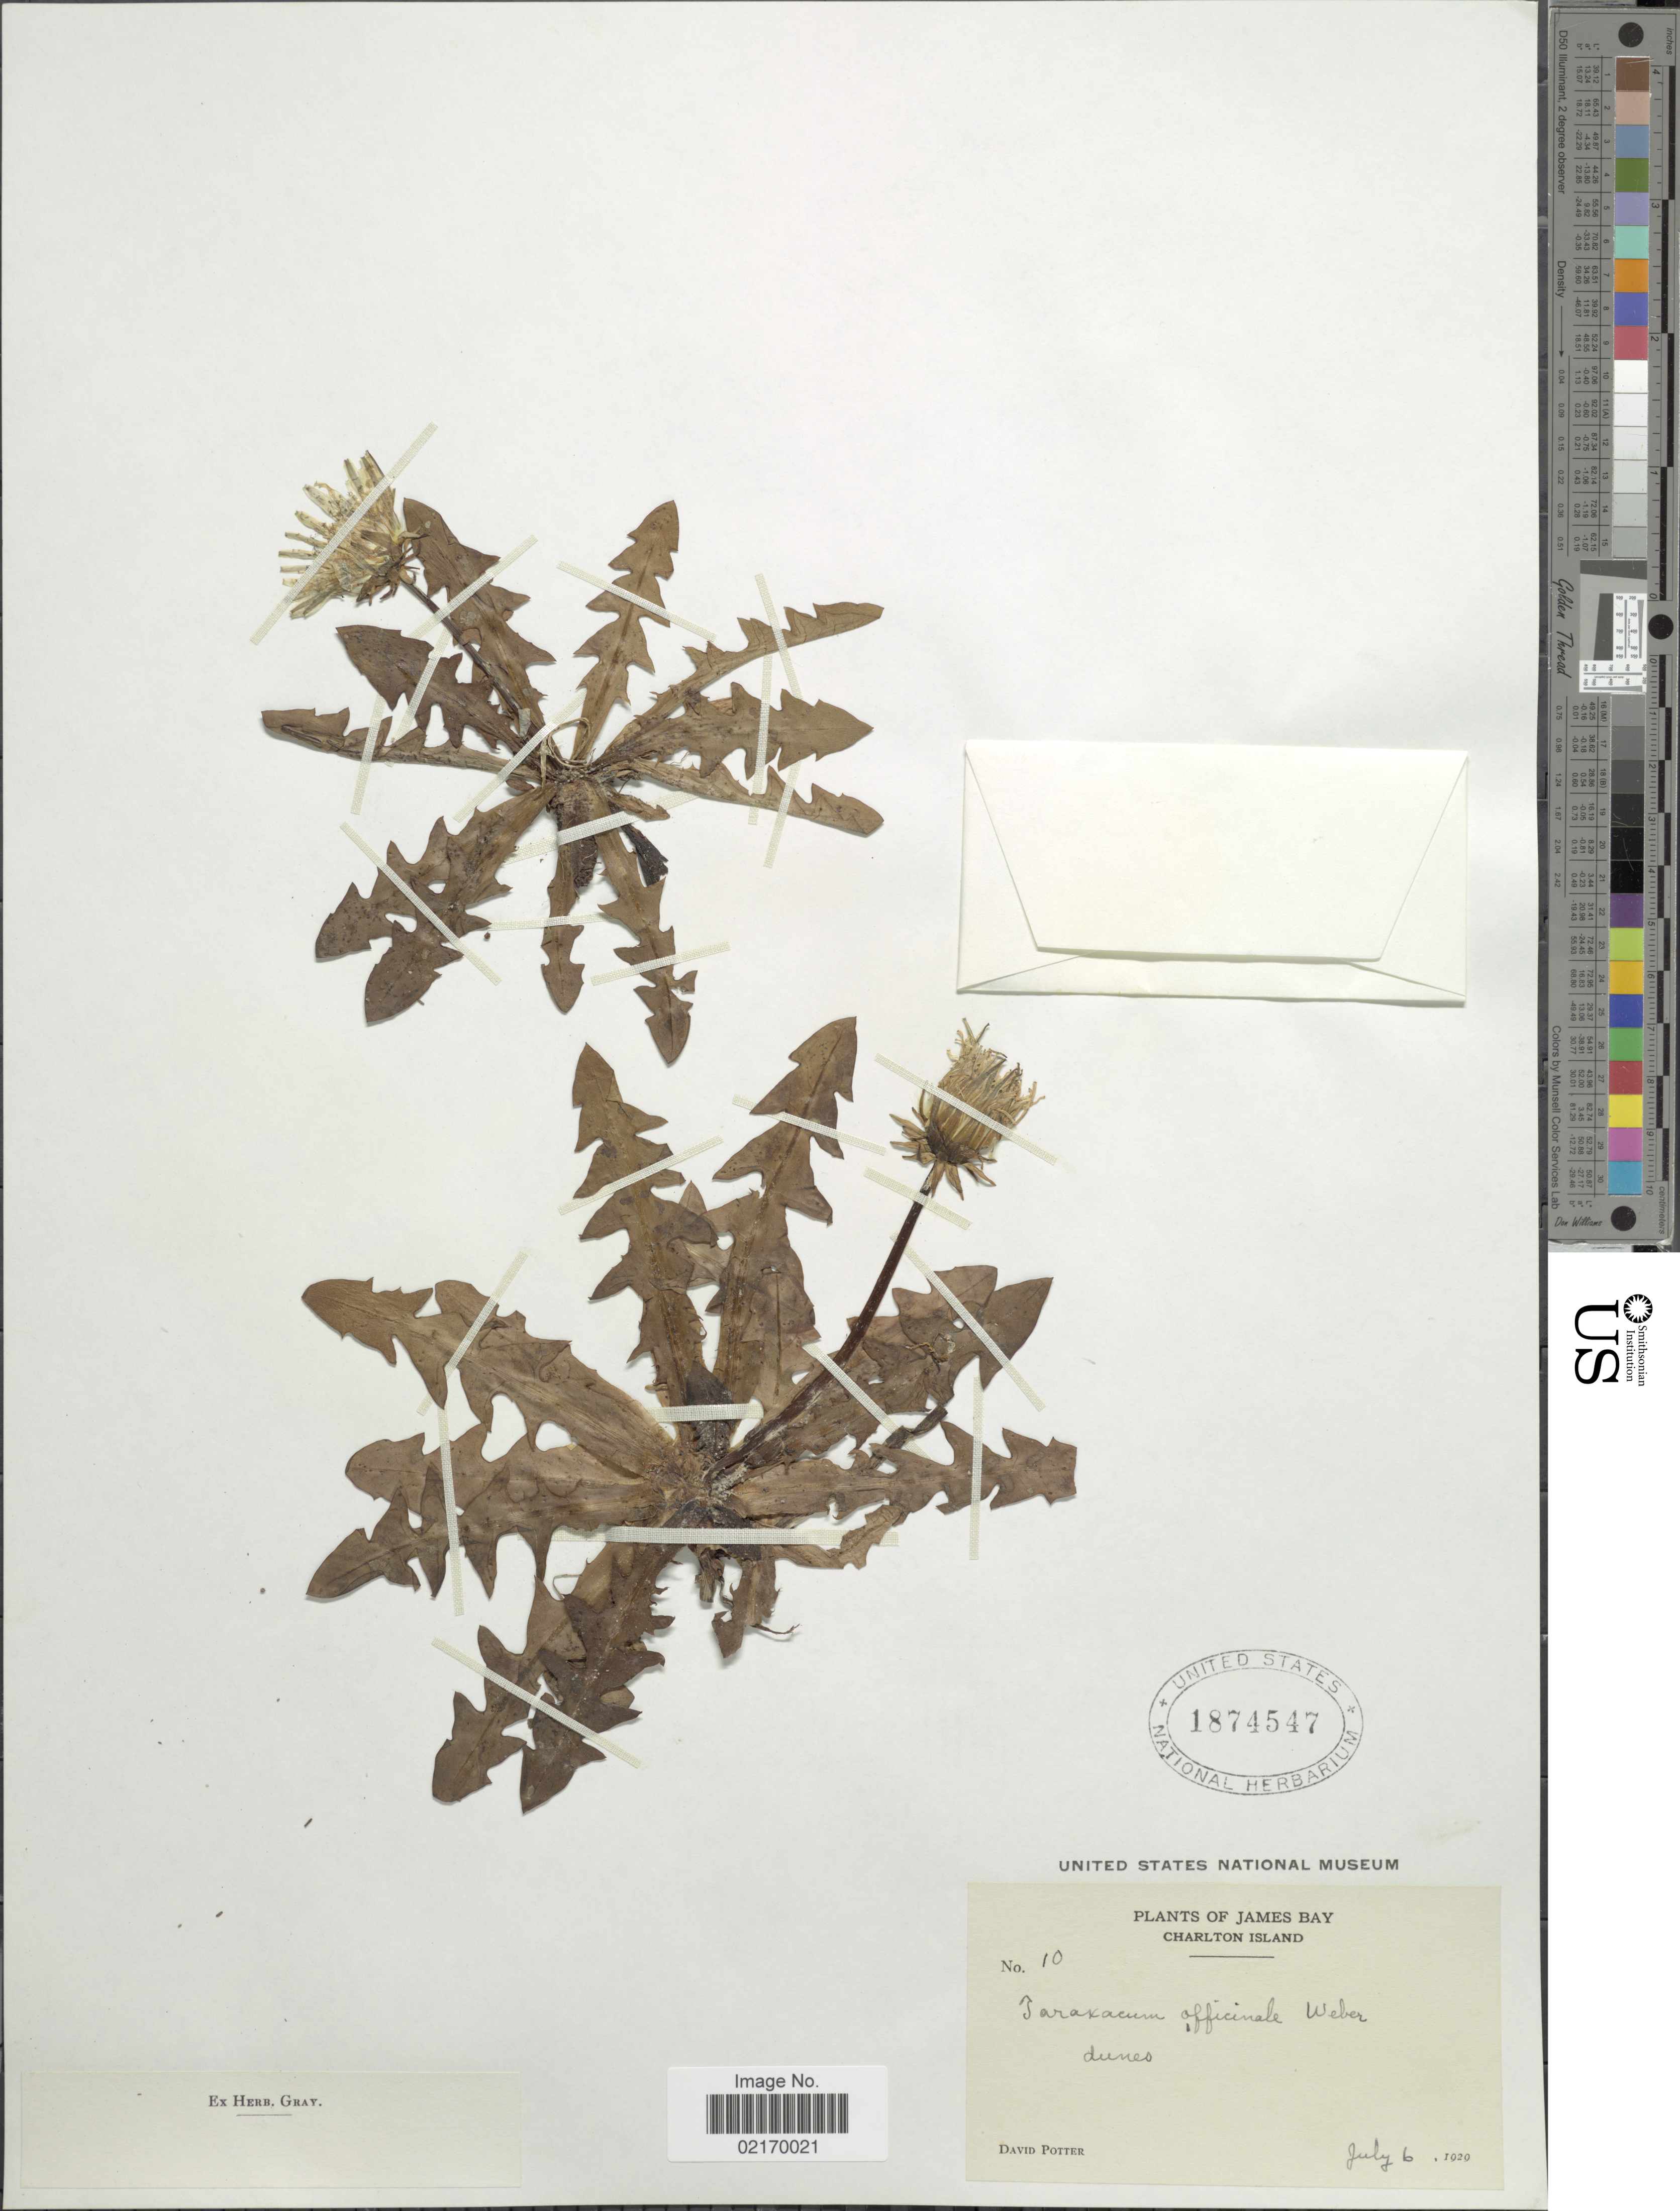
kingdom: Plantae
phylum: Tracheophyta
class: Magnoliopsida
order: Asterales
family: Asteraceae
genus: Taraxacum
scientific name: Taraxacum officinale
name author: G.H. Weber ex F.H. Wigg.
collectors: D. Potter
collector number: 10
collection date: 1929-07-06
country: Canada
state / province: British Columbia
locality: James Bay, Charlton Island, dunes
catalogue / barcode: US 1874547